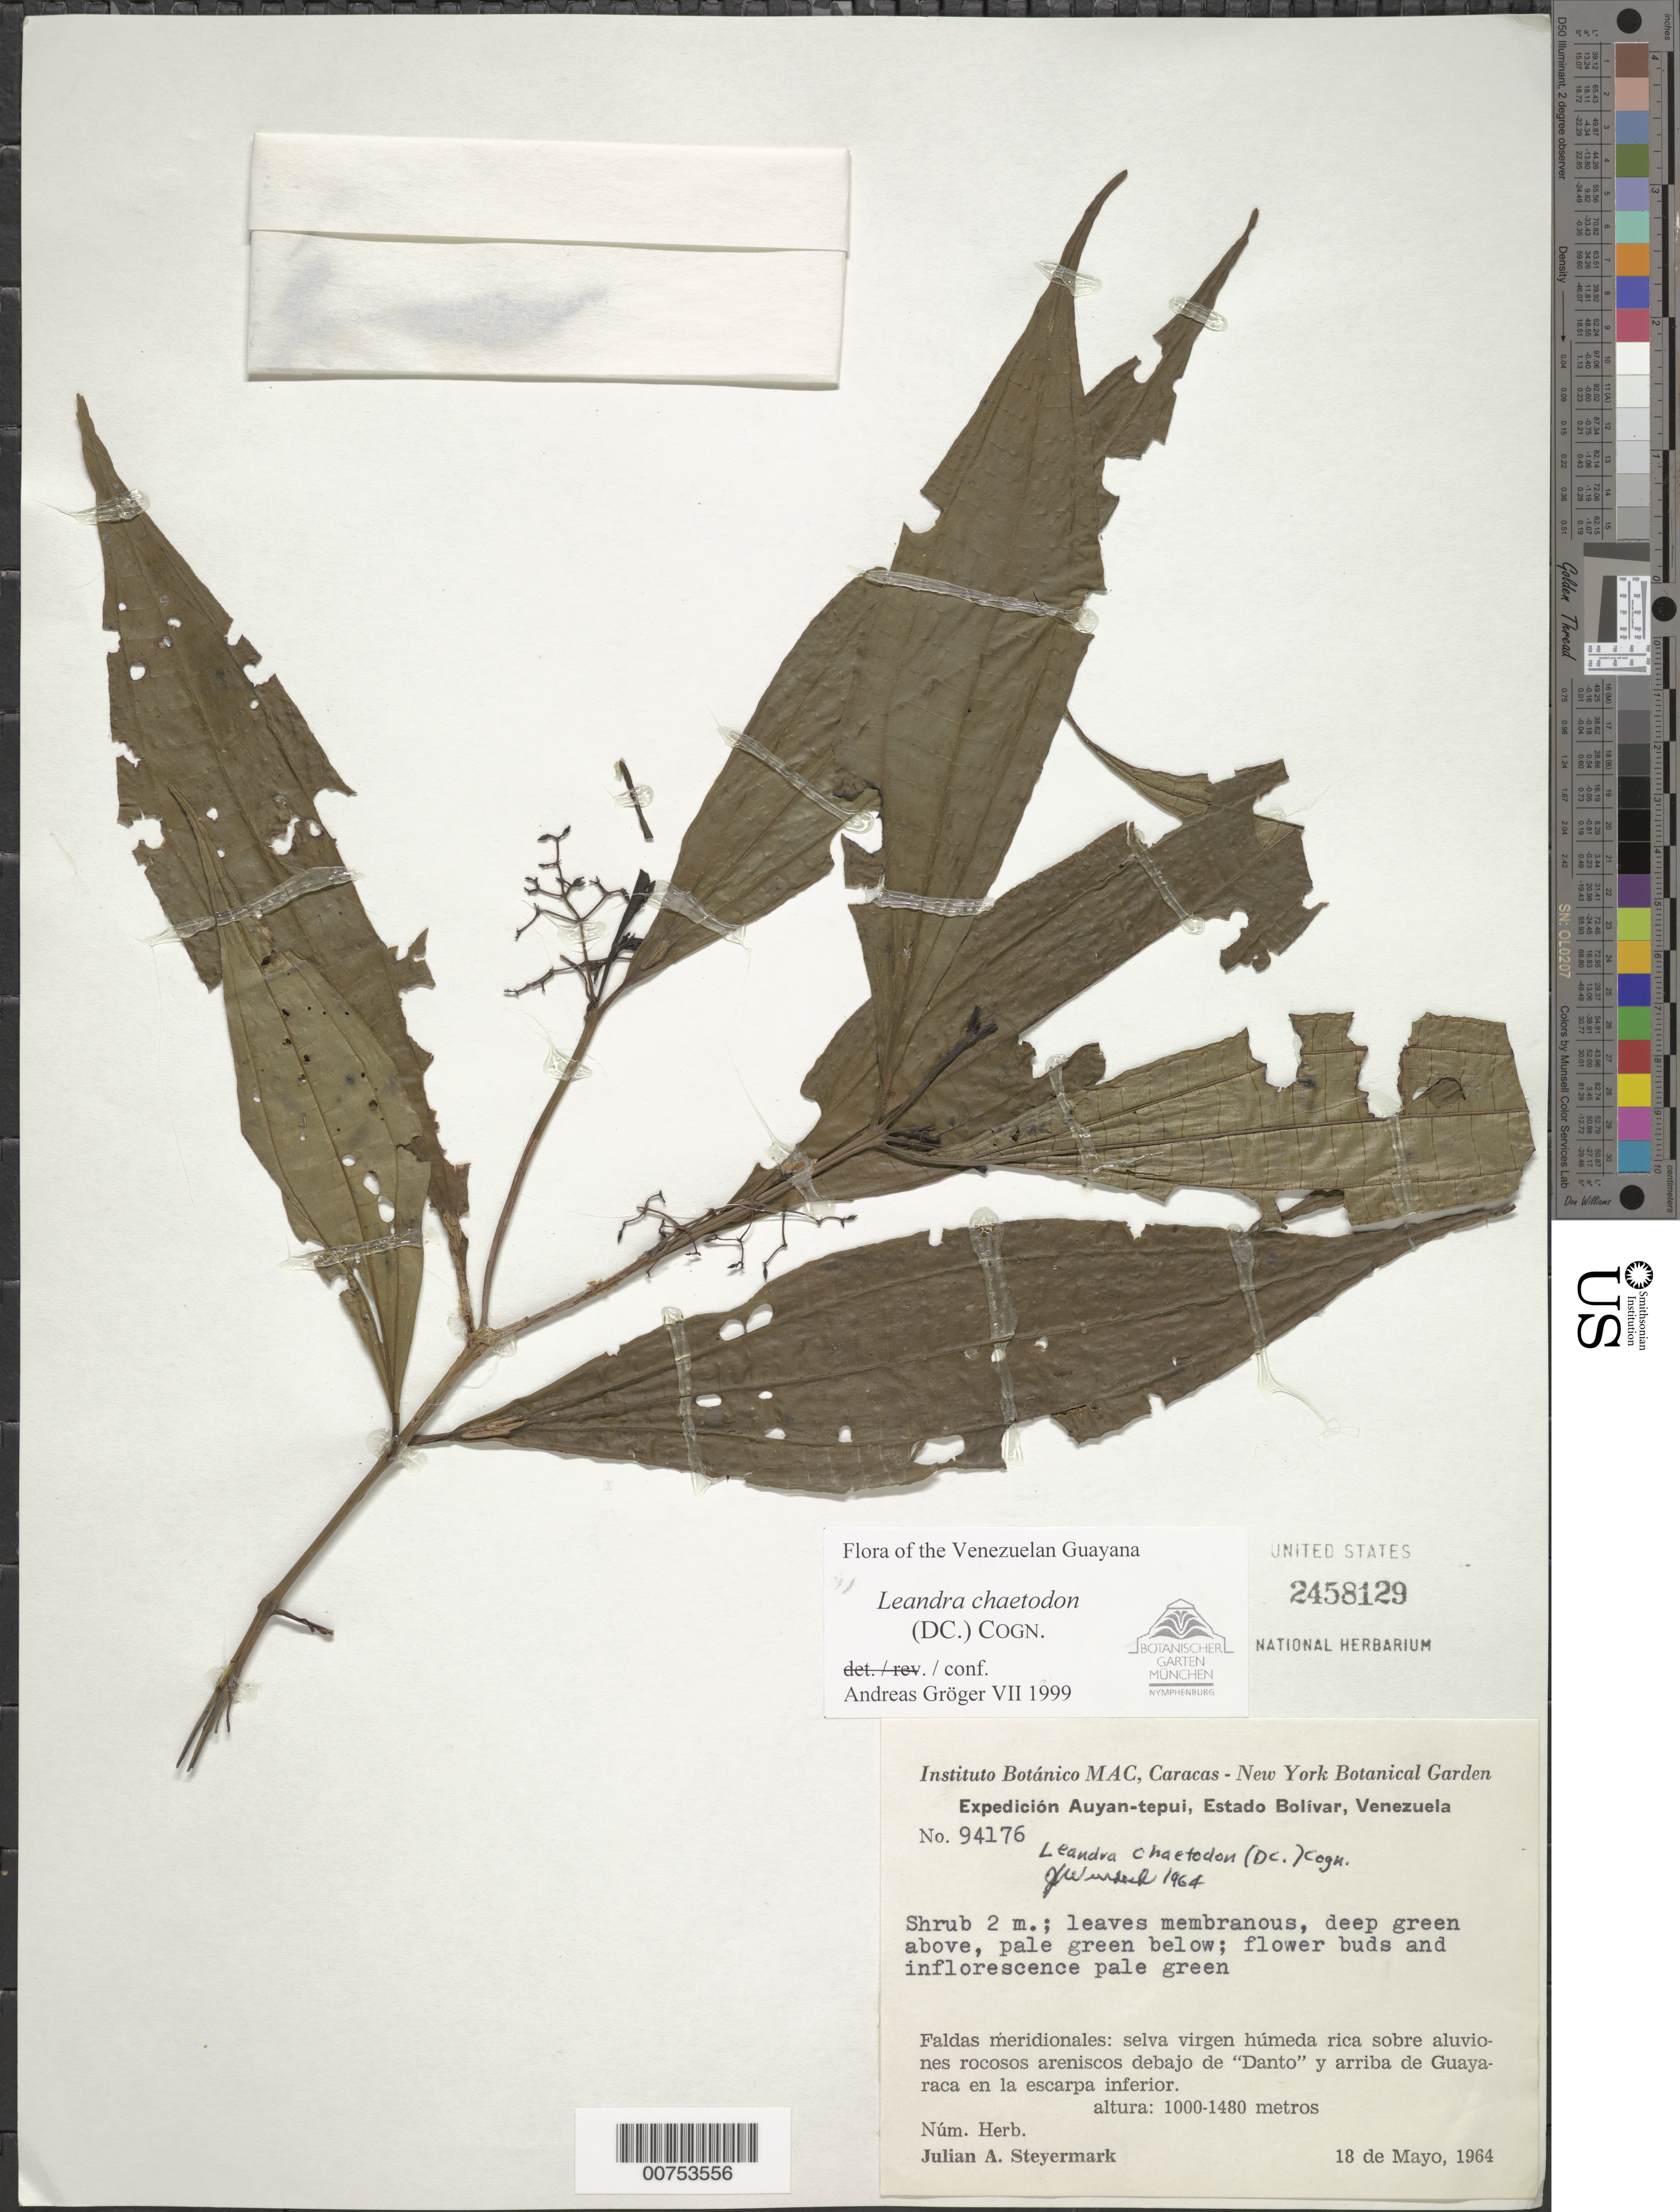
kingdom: Plantae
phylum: Tracheophyta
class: Magnoliopsida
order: Myrtales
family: Melastomataceae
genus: Leandra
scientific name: Leandra chaetodon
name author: (DC.) Cogn.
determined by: Gröger, A.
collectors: J. Steyermark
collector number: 94176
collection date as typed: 18-May-64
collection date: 1964-05-18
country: Venezuela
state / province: Bolívar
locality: Auyan-tepuí, Guayaraca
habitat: Selva virgen húmeda rica sobre aluviones rocosos areniscos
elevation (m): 1000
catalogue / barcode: US 2458129